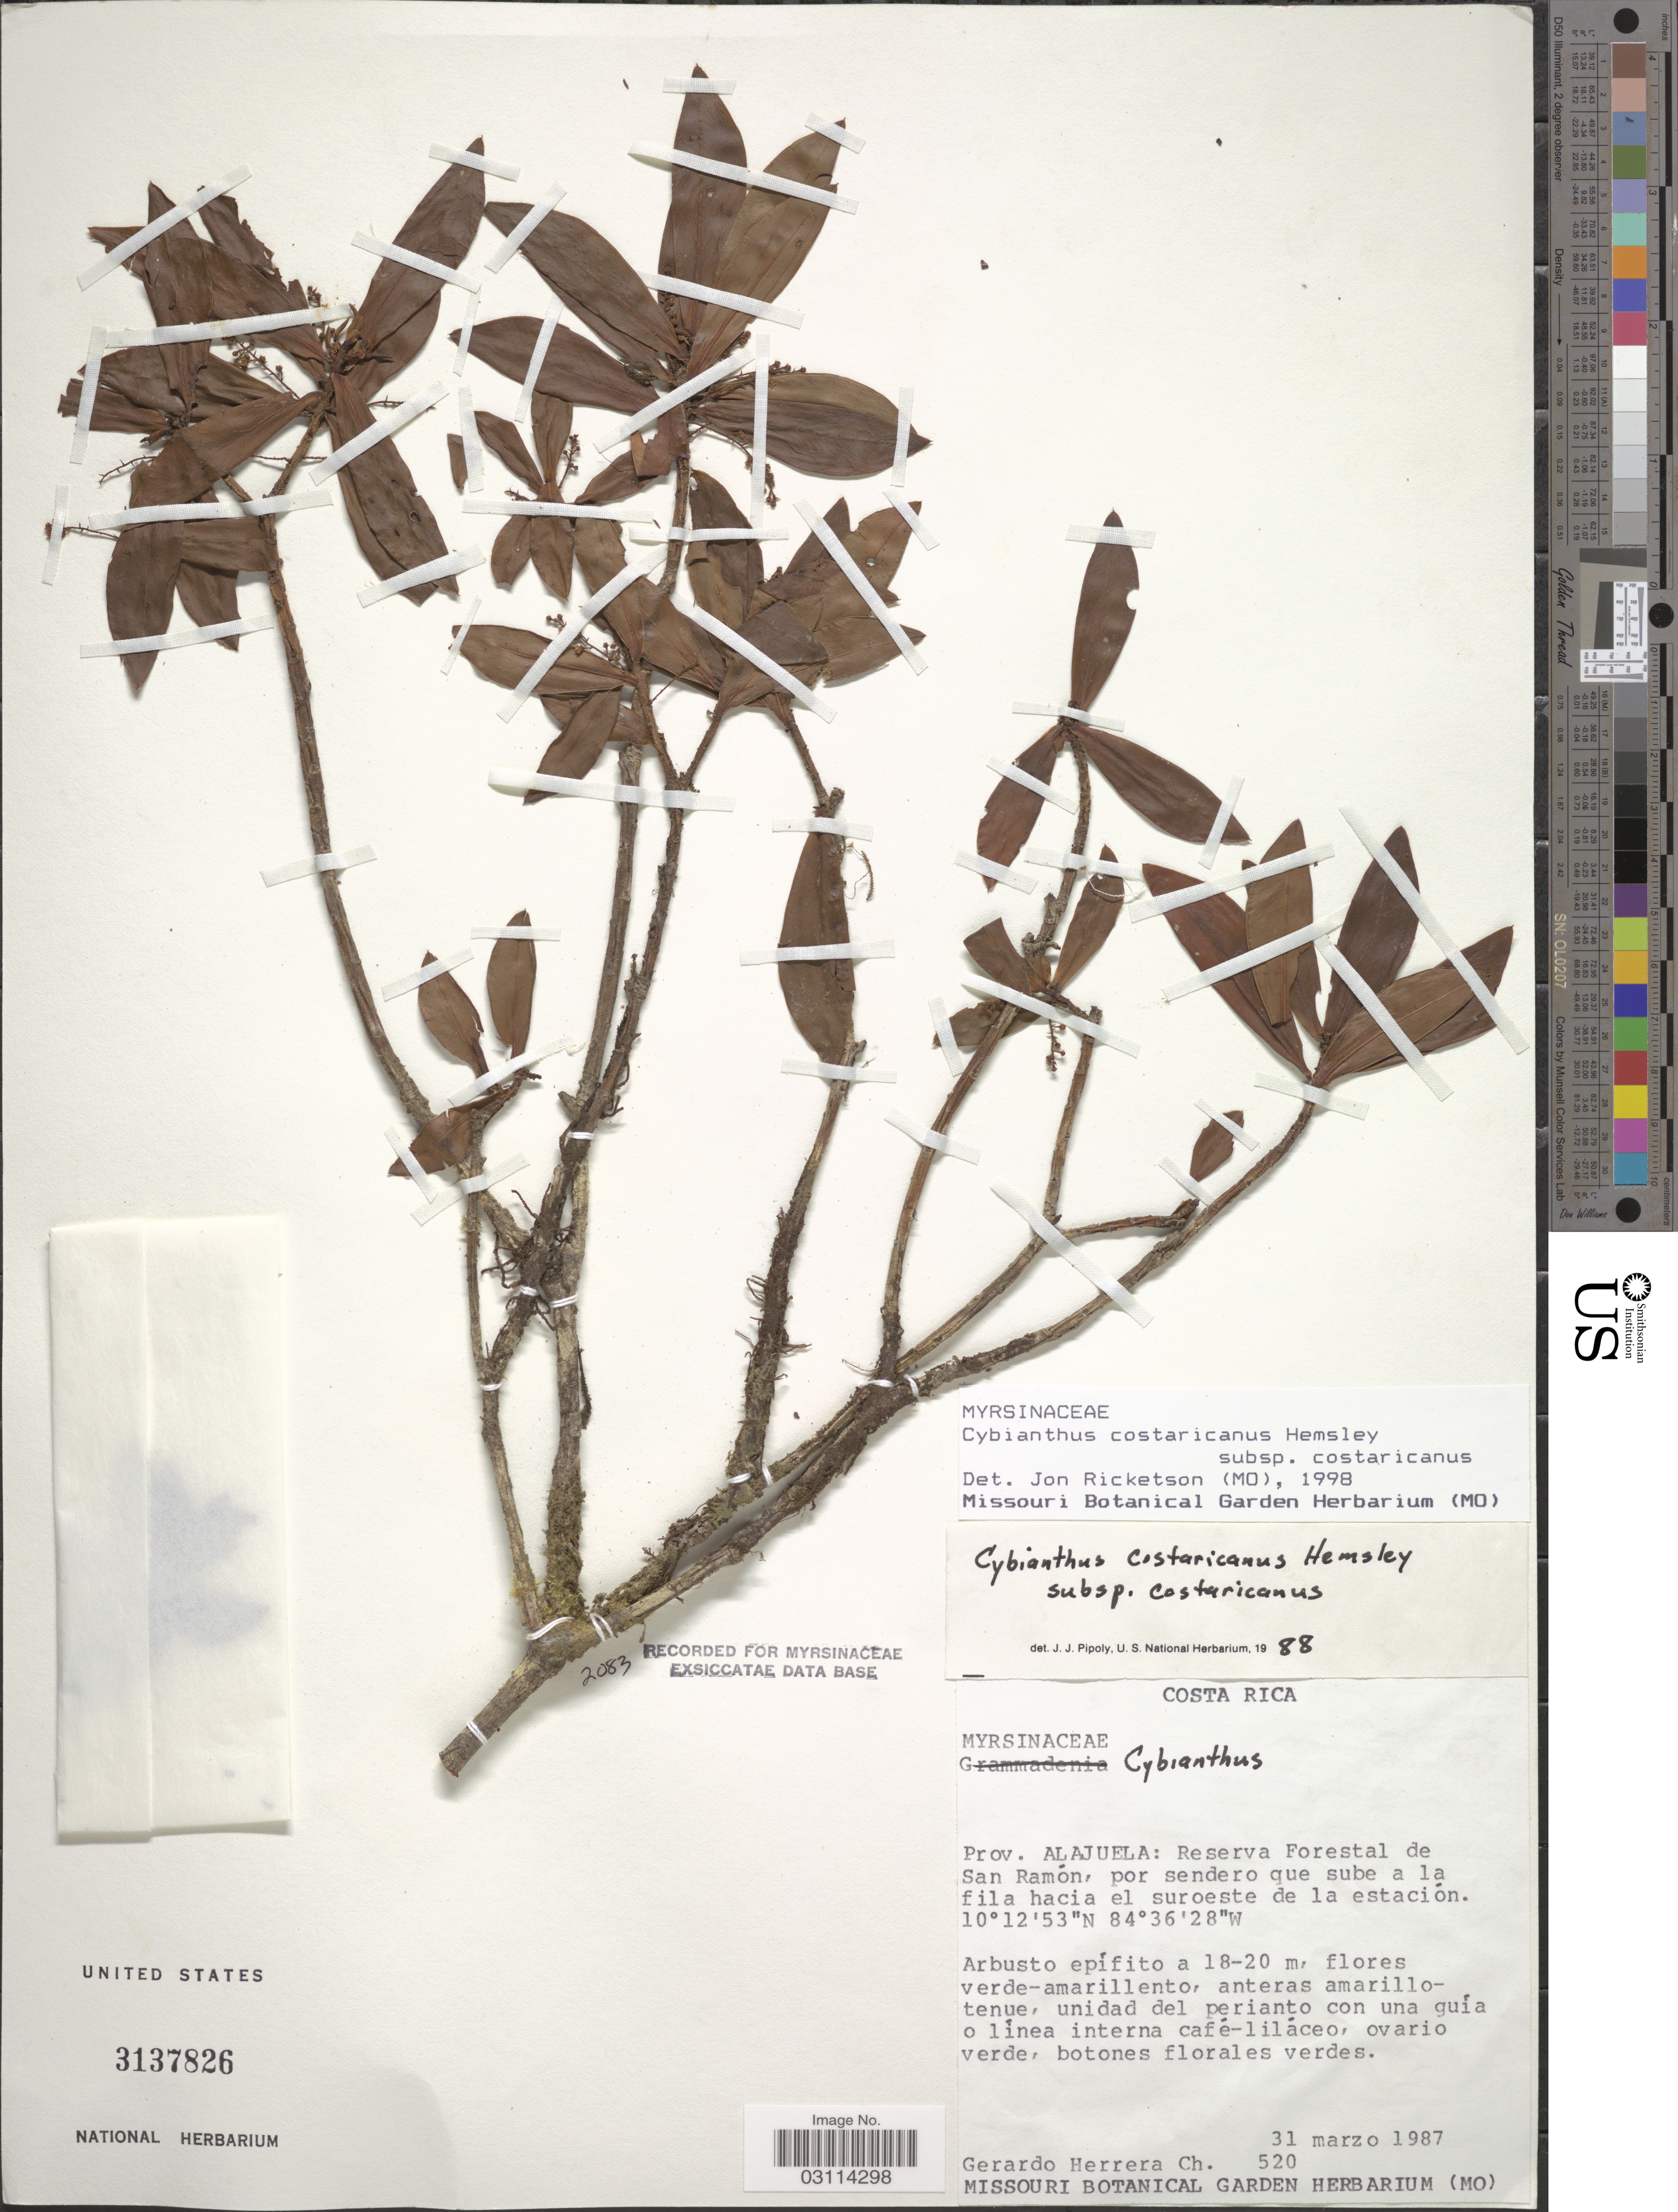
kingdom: Plantae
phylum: Tracheophyta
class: Magnoliopsida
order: Ericales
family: Primulaceae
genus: Cybianthus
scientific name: Cybianthus costaricanus subsp. costaricanus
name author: Hemsl.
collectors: G. Herrera Ch.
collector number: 520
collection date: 1987-03-31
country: Costa Rica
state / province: Alajuela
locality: Reserva Forestal de San Ramón, por sendero que sube a la fila hacia el suroeste de la estación.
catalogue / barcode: US 3137826